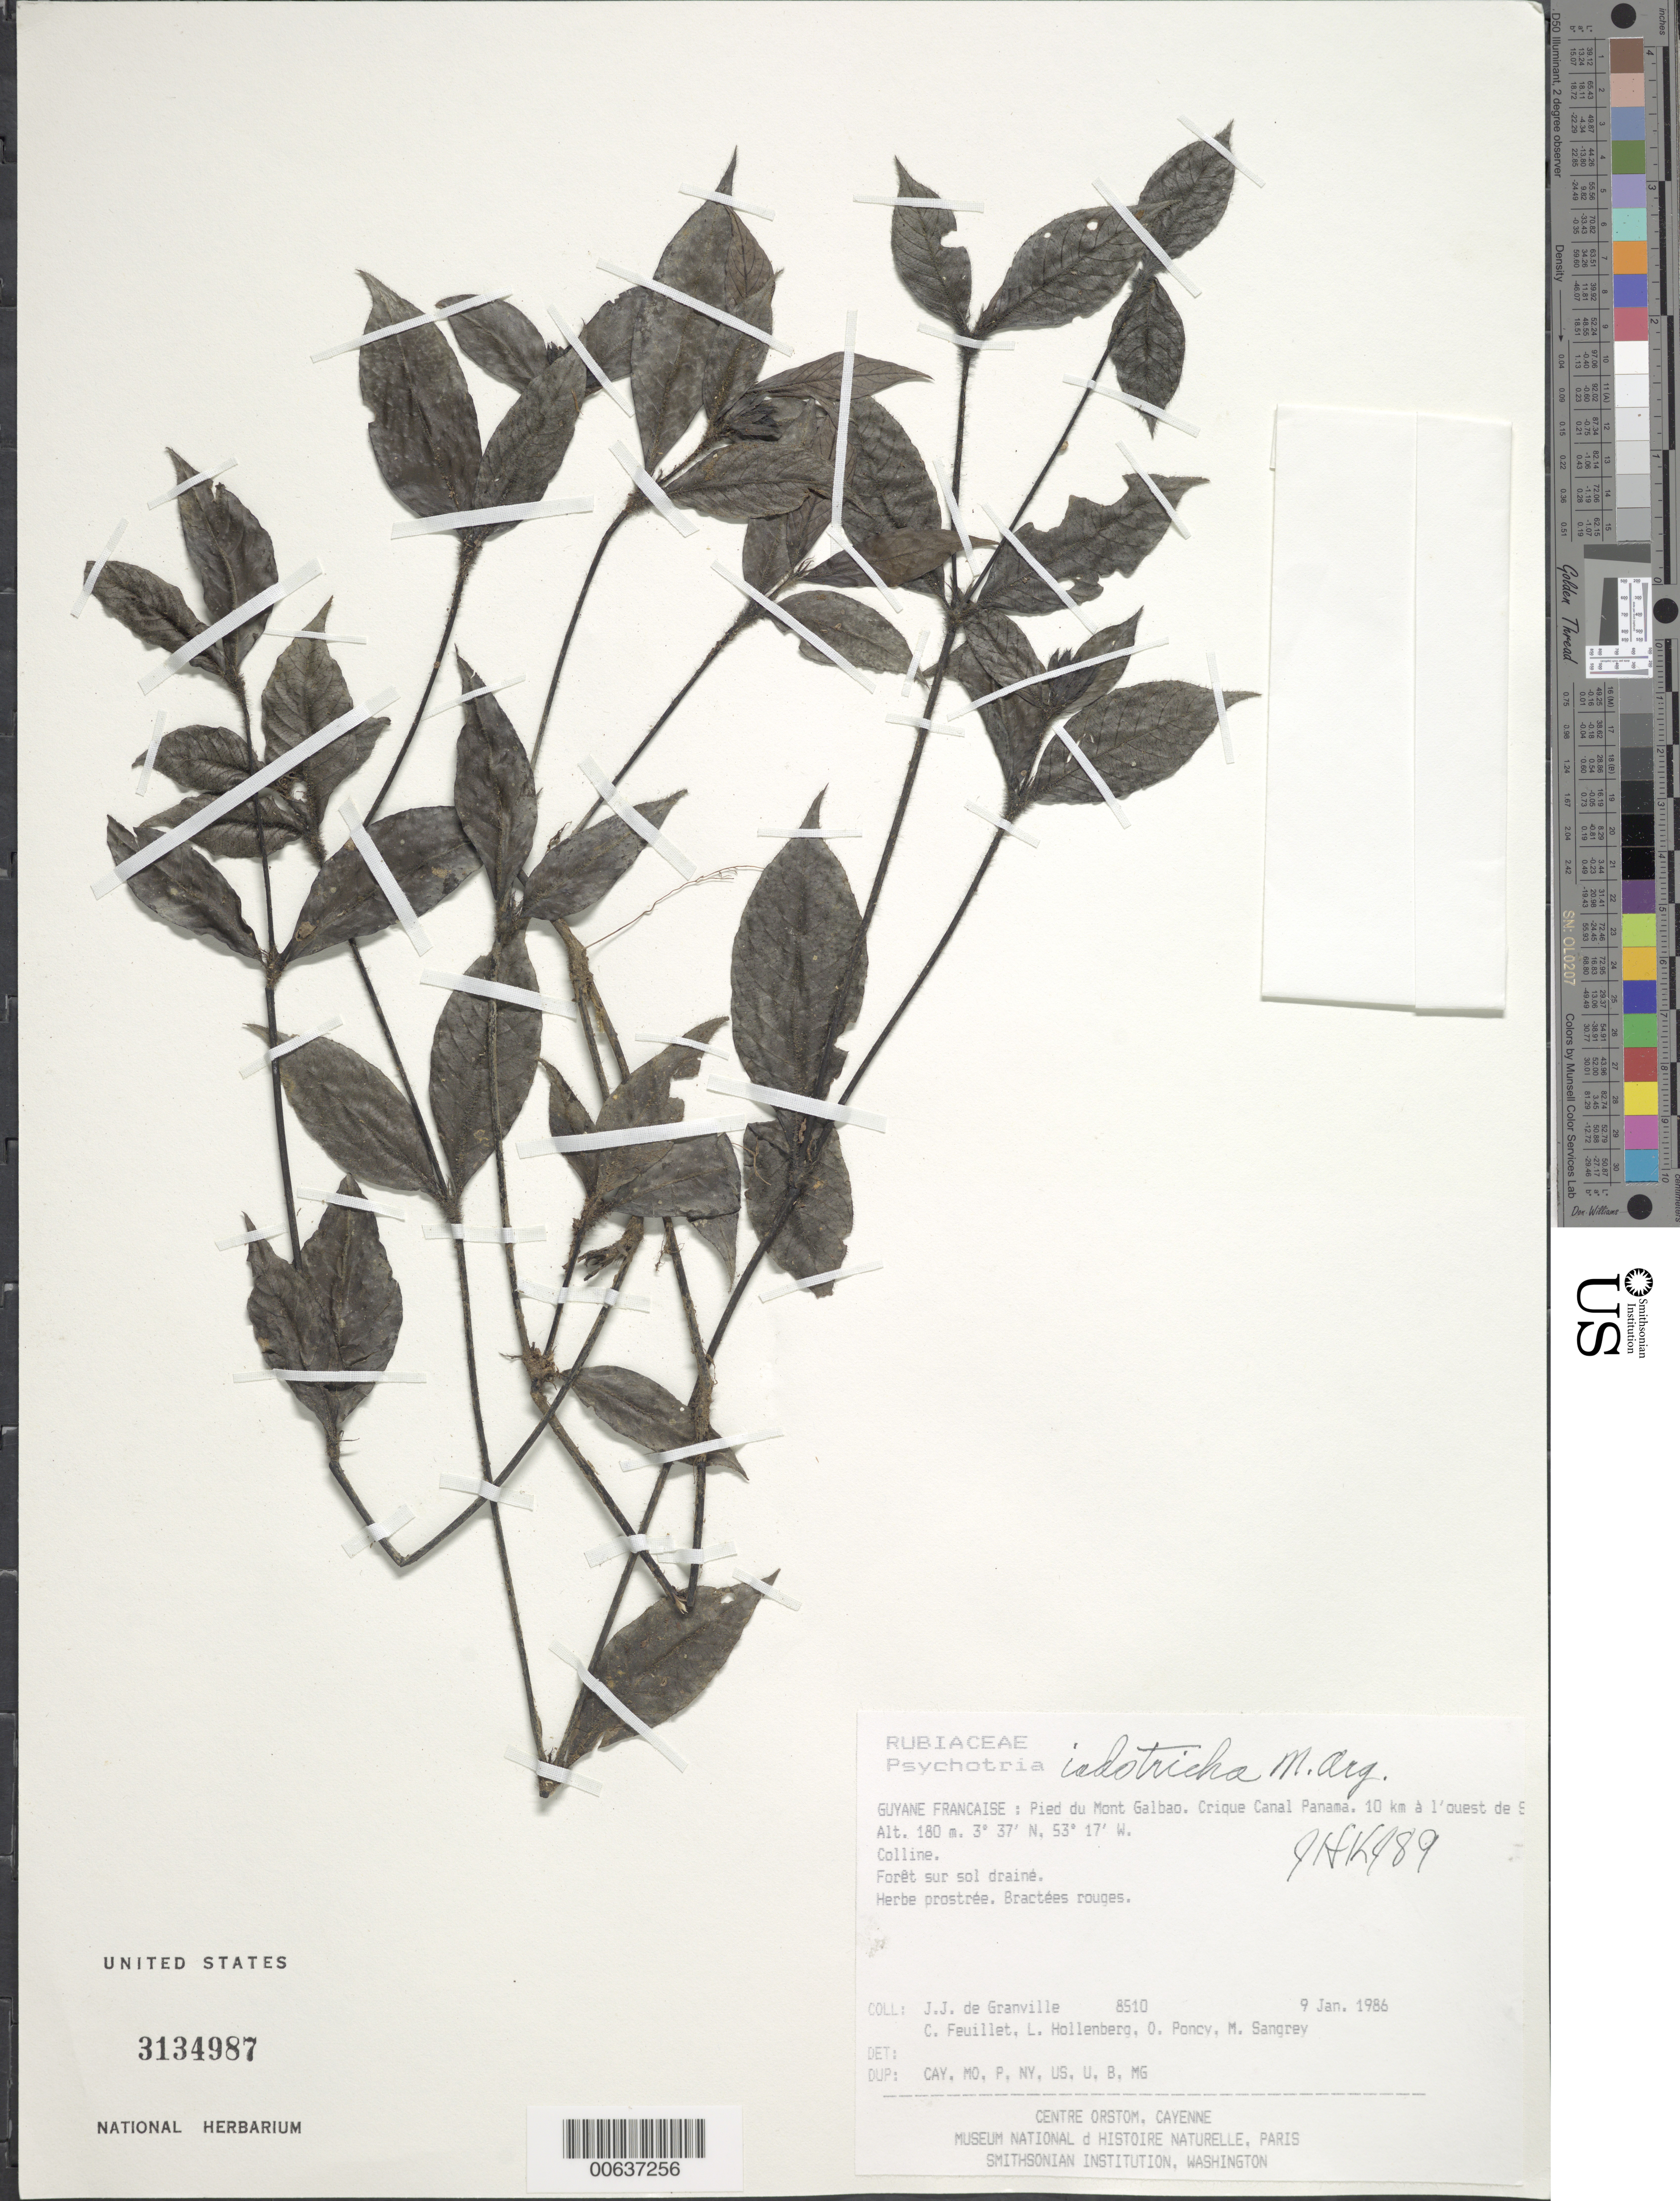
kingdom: Plantae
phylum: Tracheophyta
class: Magnoliopsida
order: Gentianales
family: Rubiaceae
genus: Palicourea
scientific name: Palicourea iodotricha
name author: (Müll. Arg.) Delprete & J.H. Kirkbr.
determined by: Kirkbride, J. H., Jr.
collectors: J.-J. de Granville, C. Feuillet, L. Hollenberg, O. Poncy & M. S. Sangrey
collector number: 8510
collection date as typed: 9-Jan-86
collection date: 1986-01-09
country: French Guiana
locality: Pied du Mont Galbao. Crique Canal Panama. 10 km à l'ouest de Saül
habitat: Forêt sur sol drainé, colline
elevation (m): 180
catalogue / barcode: US 3134987